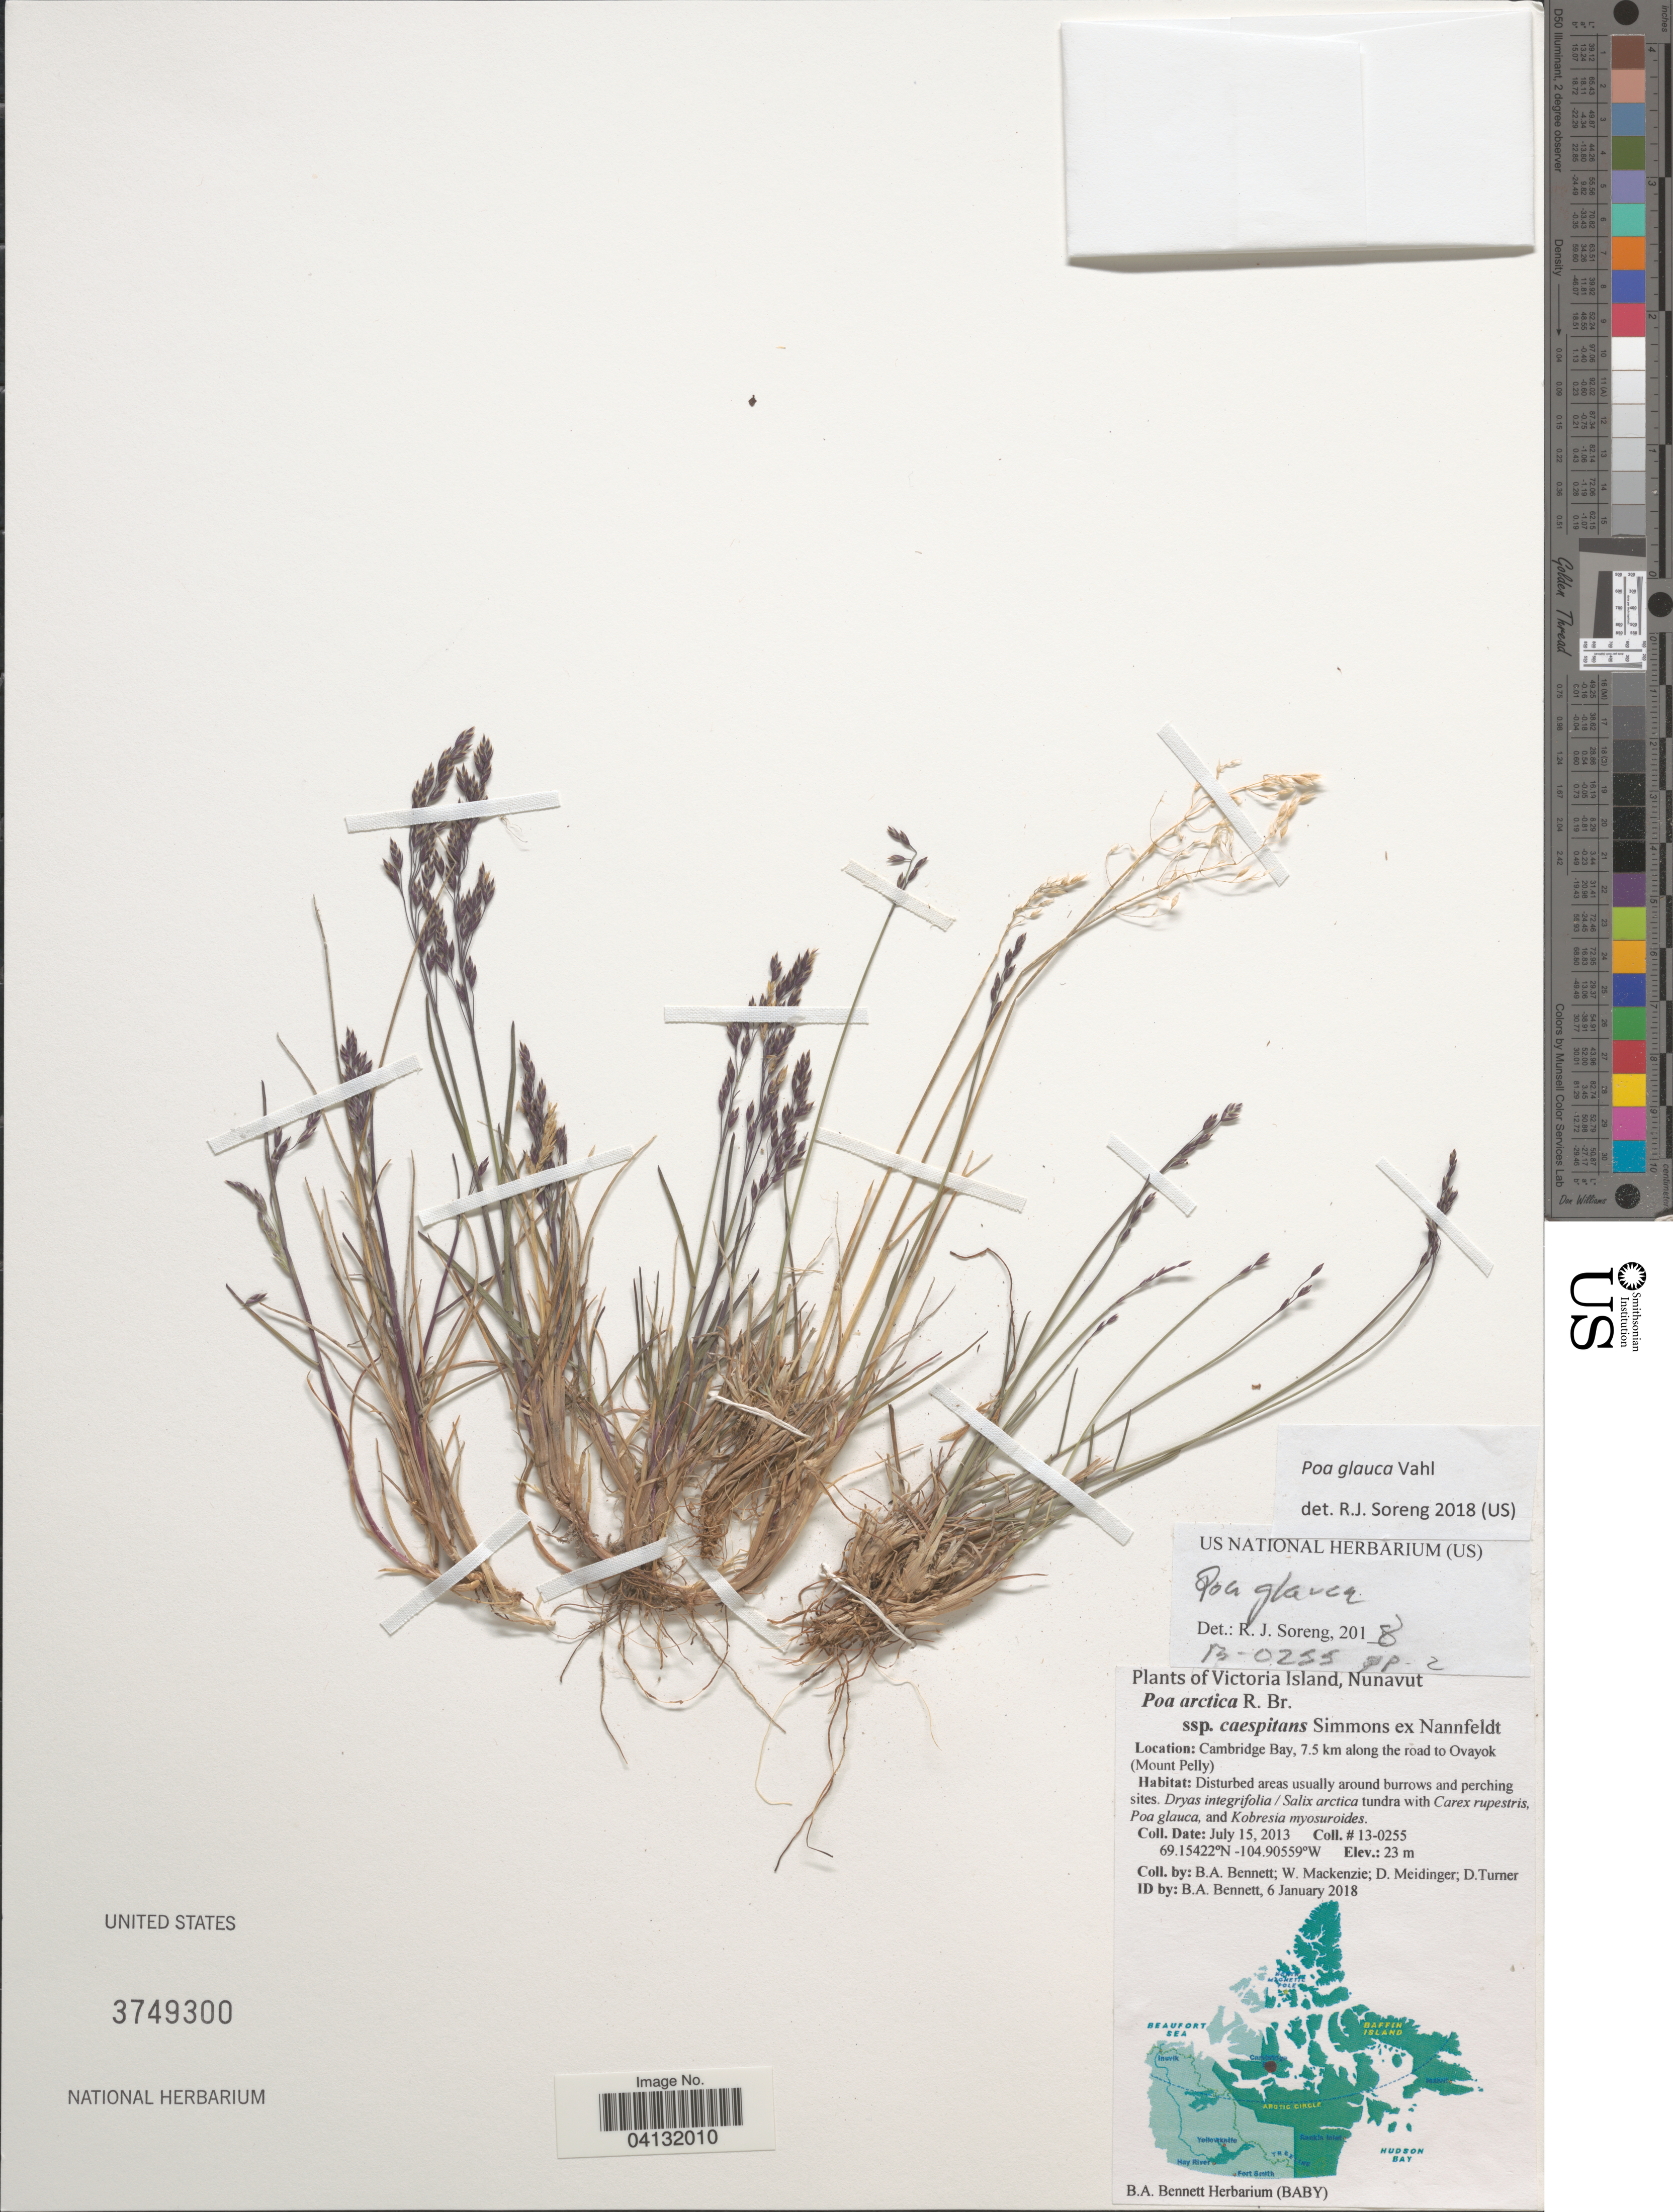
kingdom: Plantae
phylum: Tracheophyta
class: Liliopsida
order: Poales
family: Poaceae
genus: Poa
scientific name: Poa glauca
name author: Vahl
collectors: B. A. Bennett, W. MacKenzie, D. Meidinger & D. Turner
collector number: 13-0255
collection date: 2013-07-15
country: Canada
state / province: Nunavut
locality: Victoria Island. Cambridge Bay, 7.5 km along the road to Ovayok (Mount Pelly).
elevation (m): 23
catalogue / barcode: US 3749300